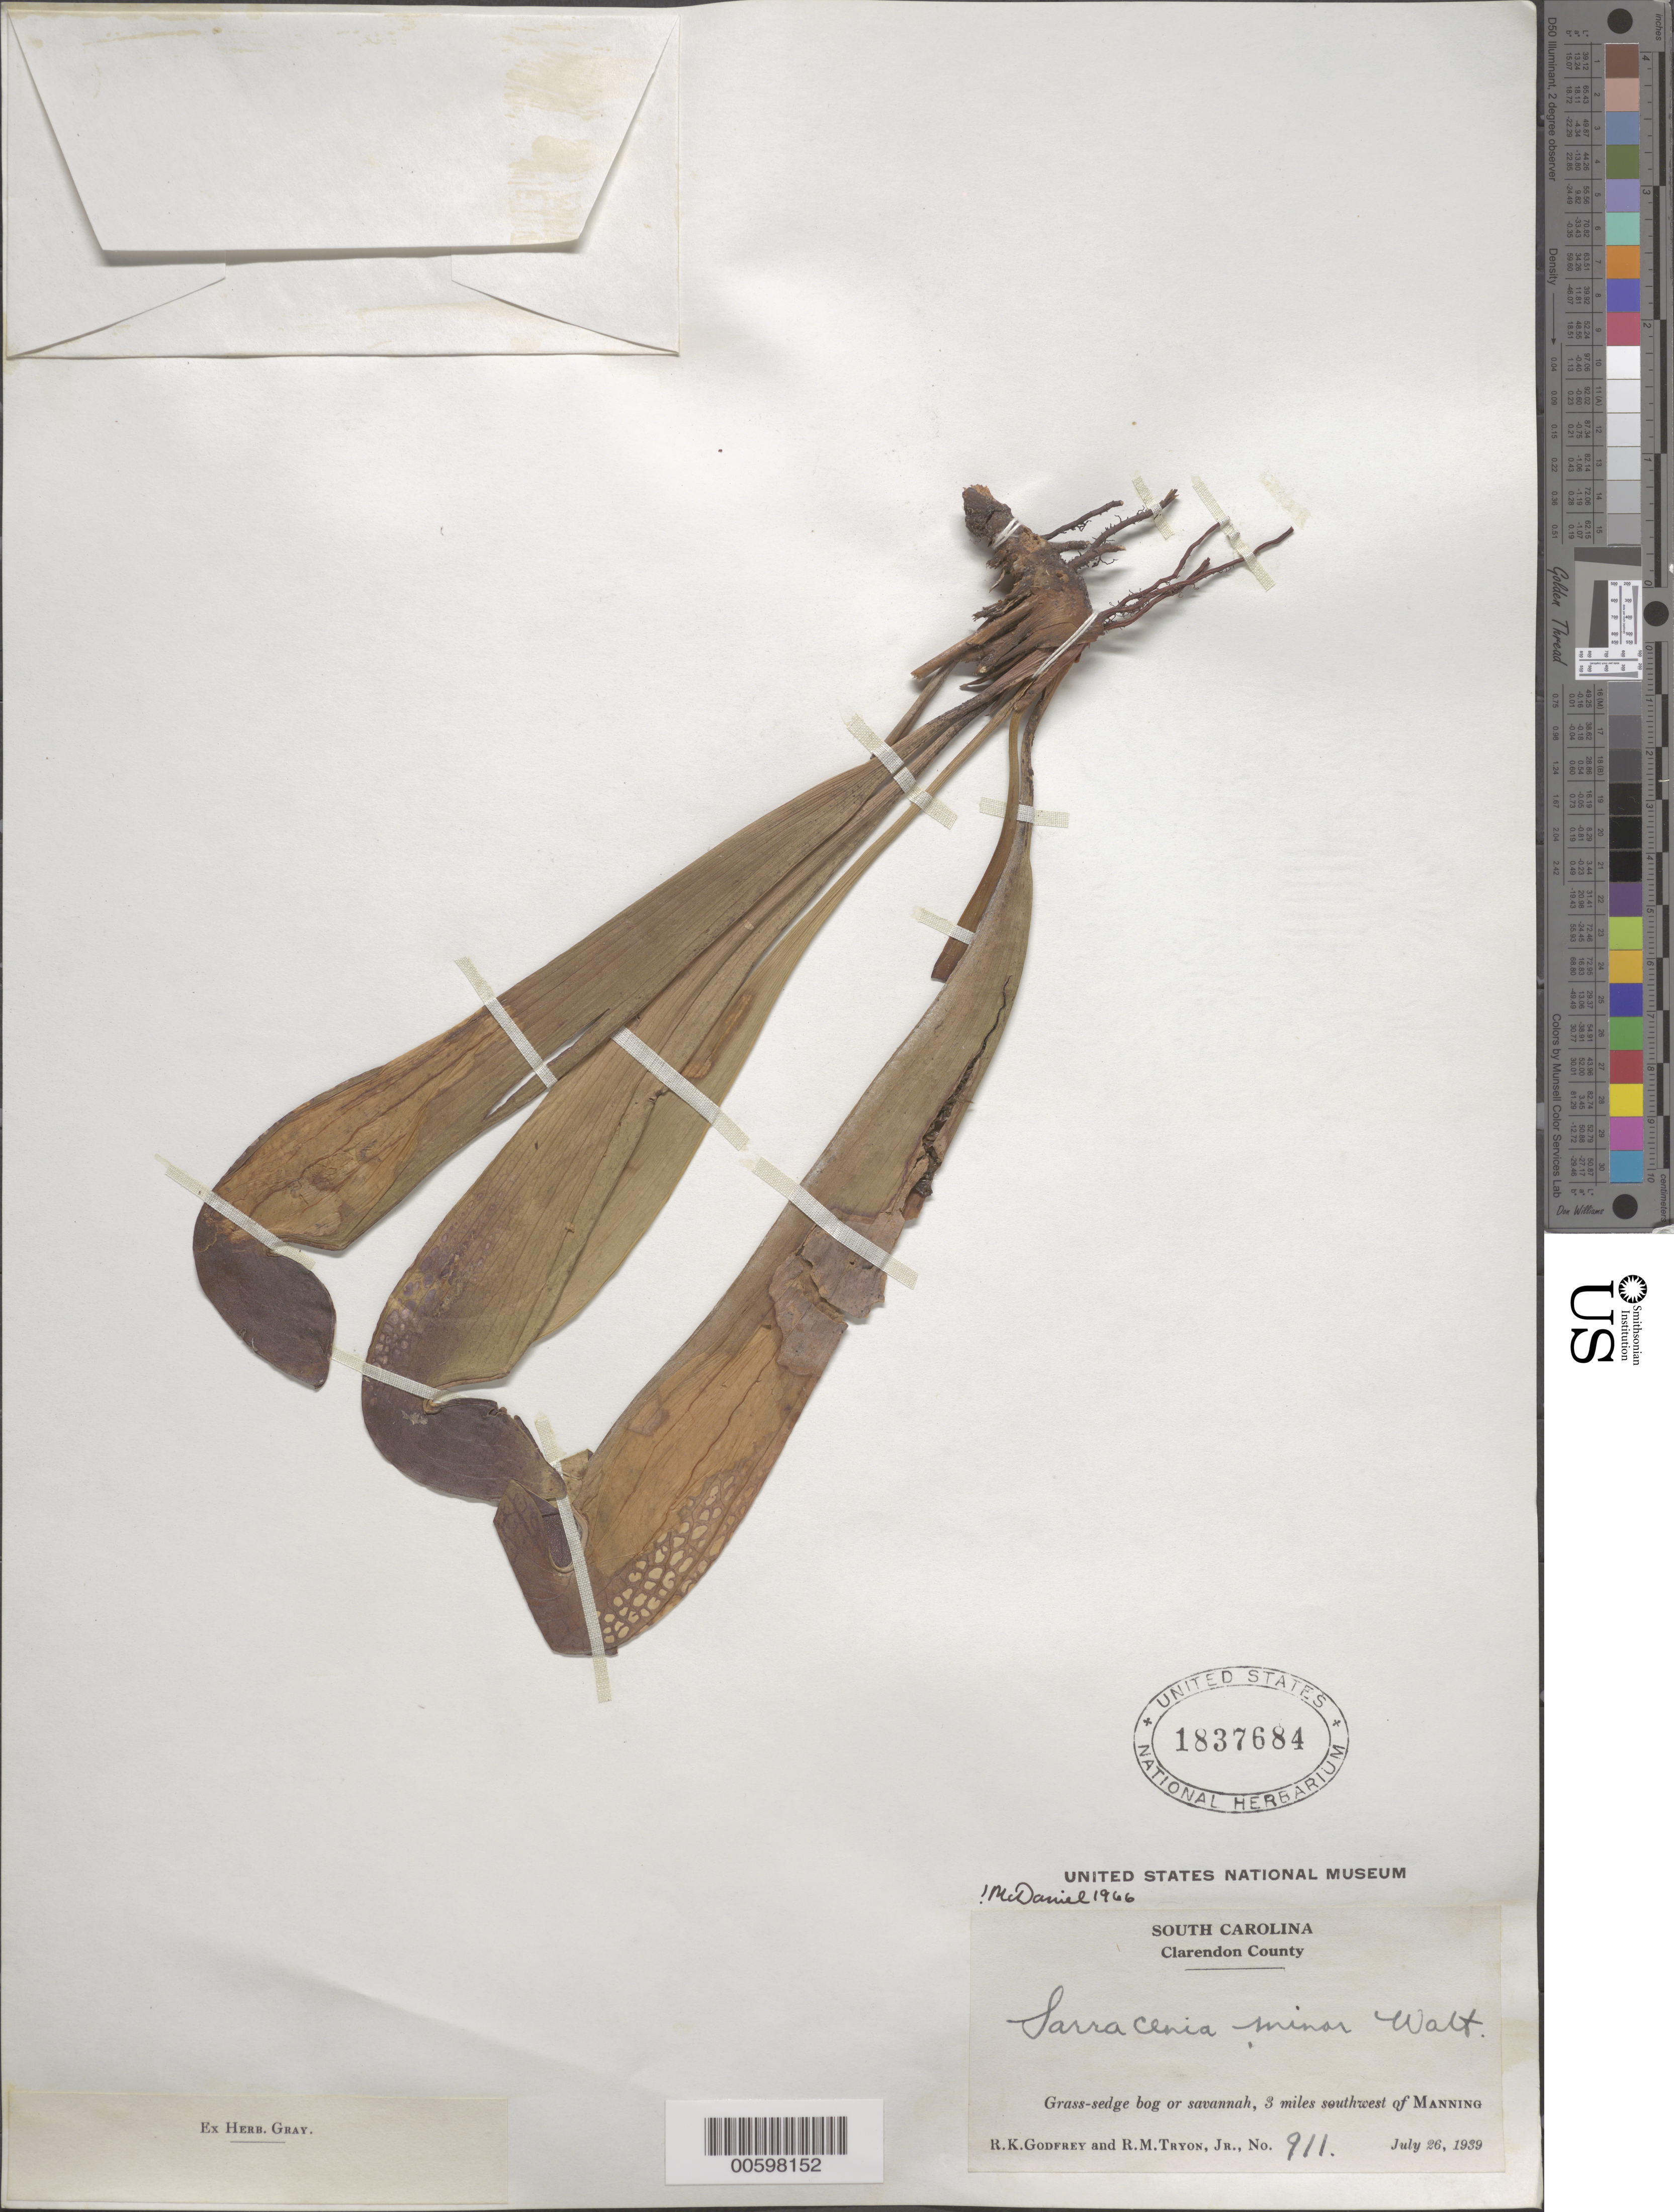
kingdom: Plantae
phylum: Tracheophyta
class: Magnoliopsida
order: Ericales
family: Sarraceniaceae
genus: Sarracenia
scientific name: Sarracenia minor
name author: Walter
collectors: R. K. Godfrey & R. M. Tryon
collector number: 911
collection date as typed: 26 Jul 1939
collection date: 1939-07-26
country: United States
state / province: South Carolina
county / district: Clarendon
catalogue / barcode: US 1837684